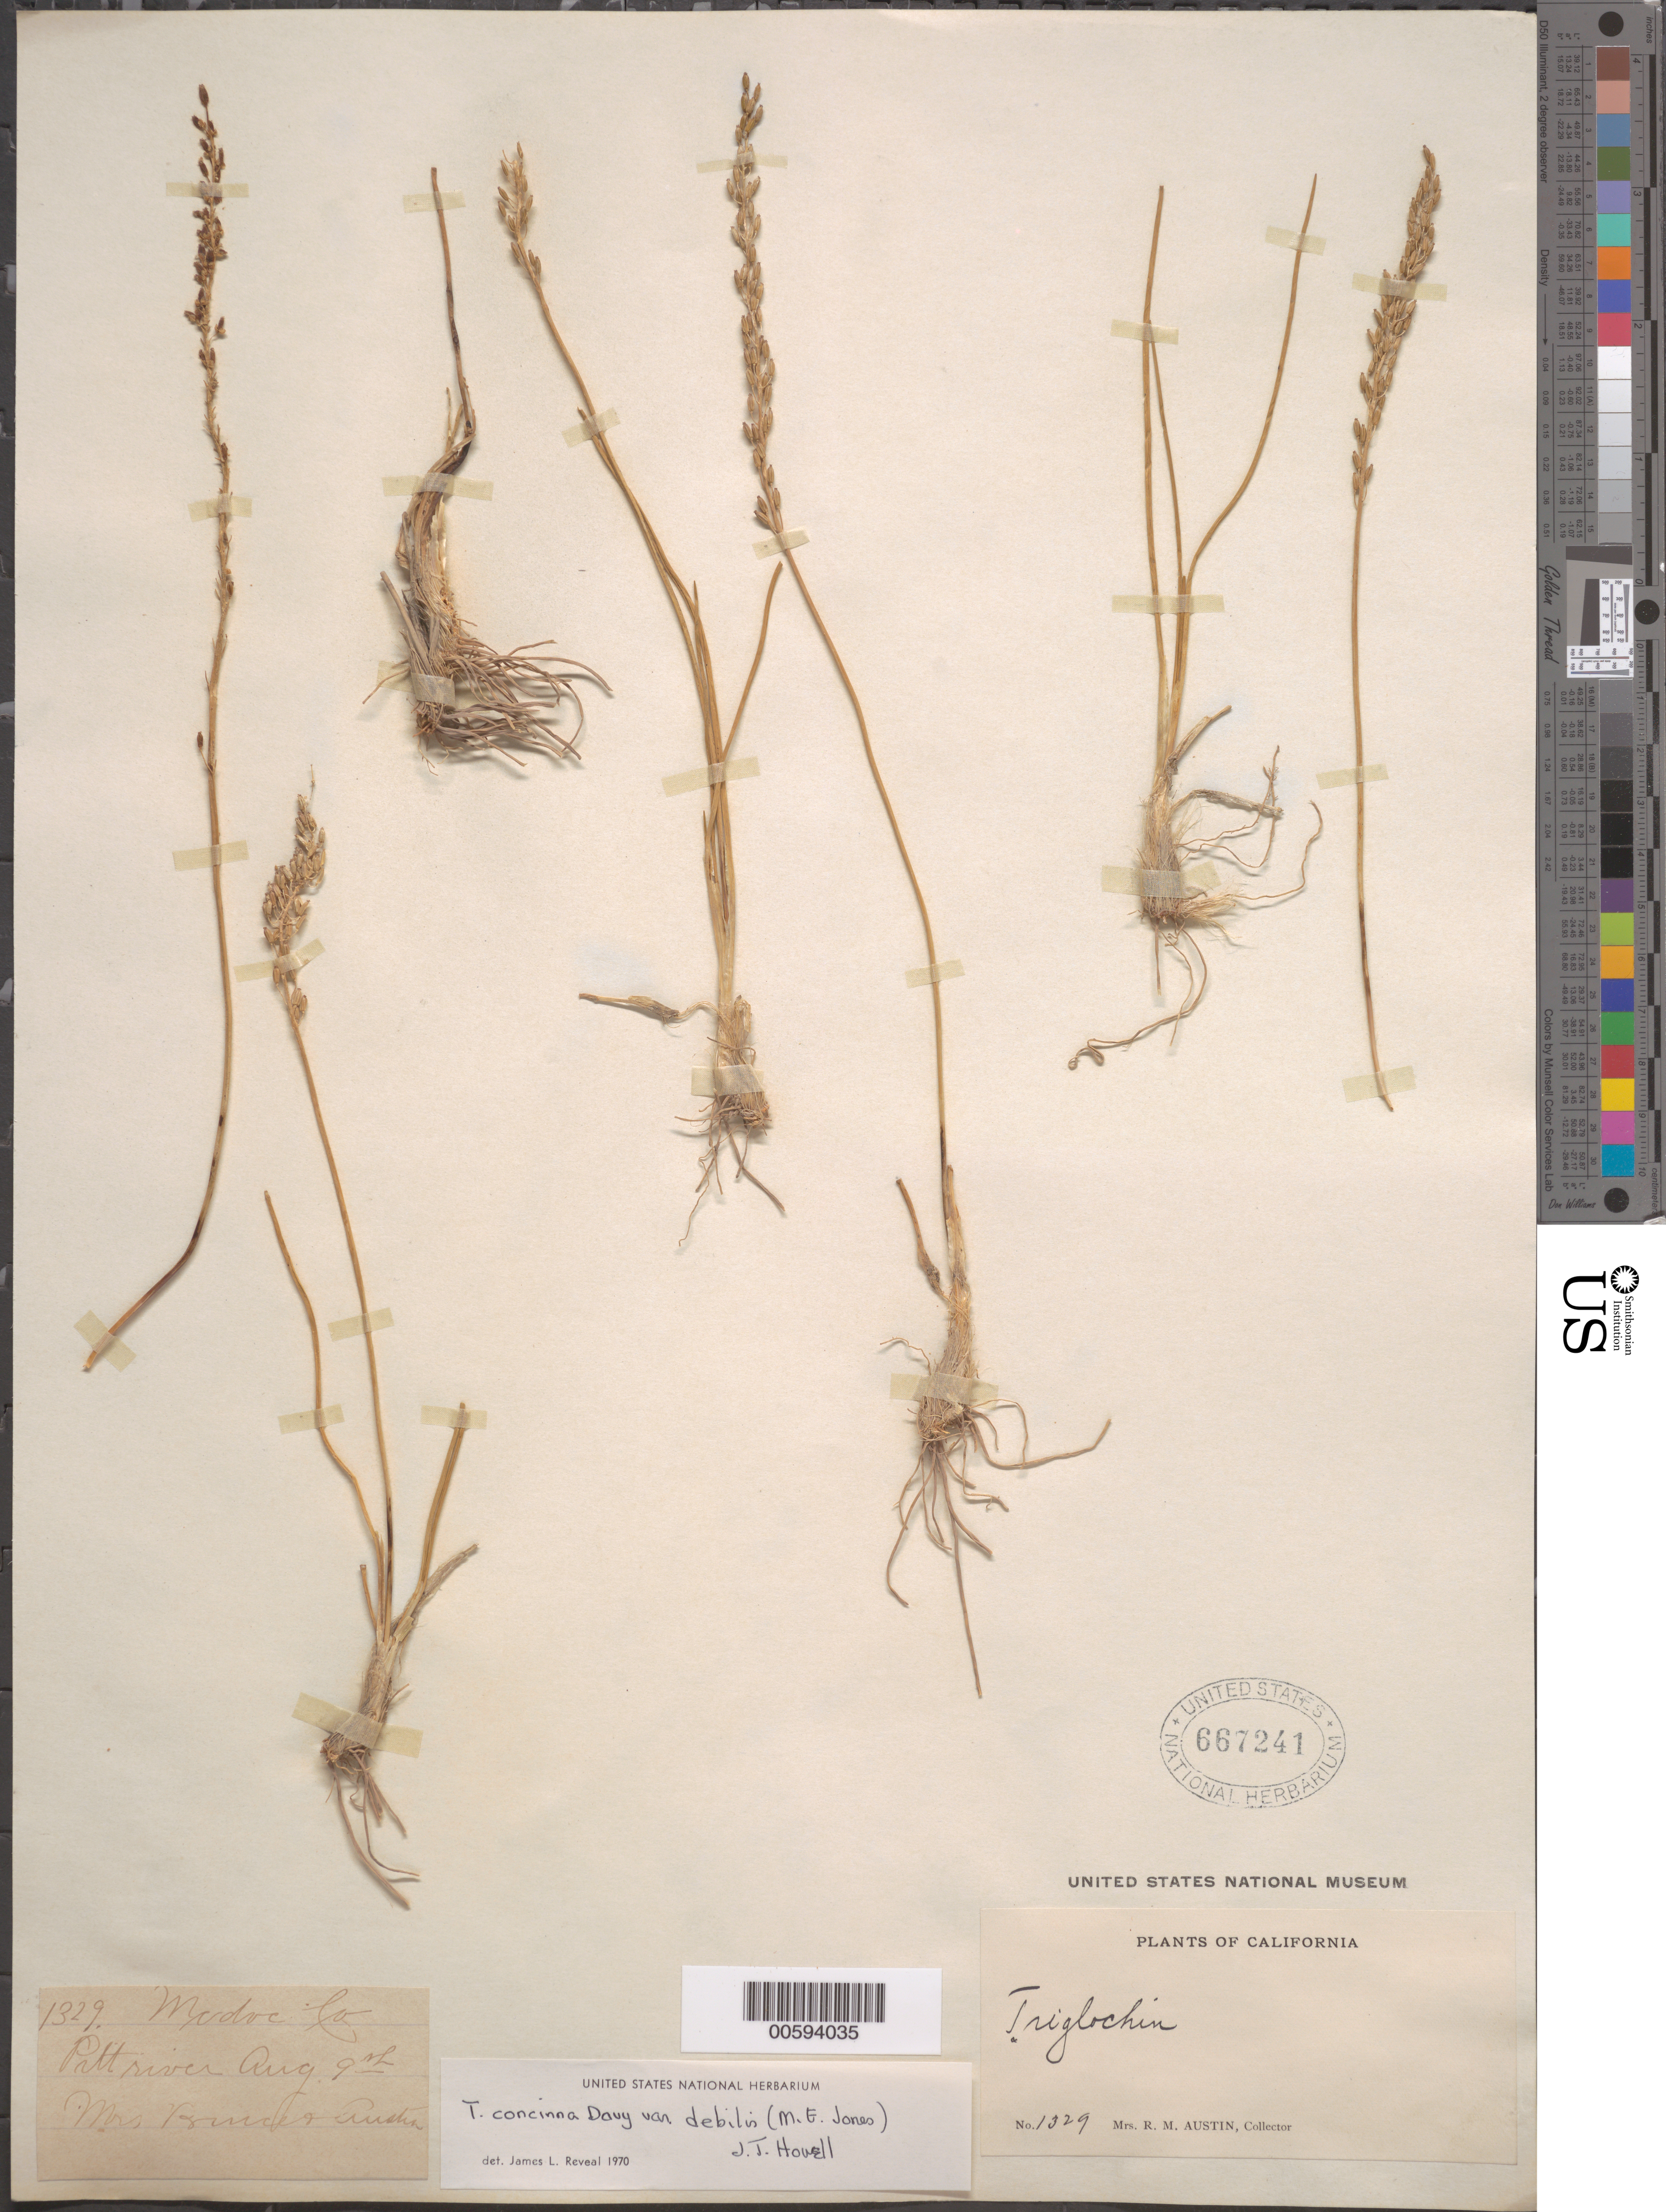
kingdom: Plantae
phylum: Tracheophyta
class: Liliopsida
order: Alismatales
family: Juncaginaceae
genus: Triglochin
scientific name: Triglochin concinna var. debilis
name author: (M.E. Jones) J.T. Howell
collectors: R. Austin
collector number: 1329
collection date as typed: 09 Aug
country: United States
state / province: California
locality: Patt River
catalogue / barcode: US 667241